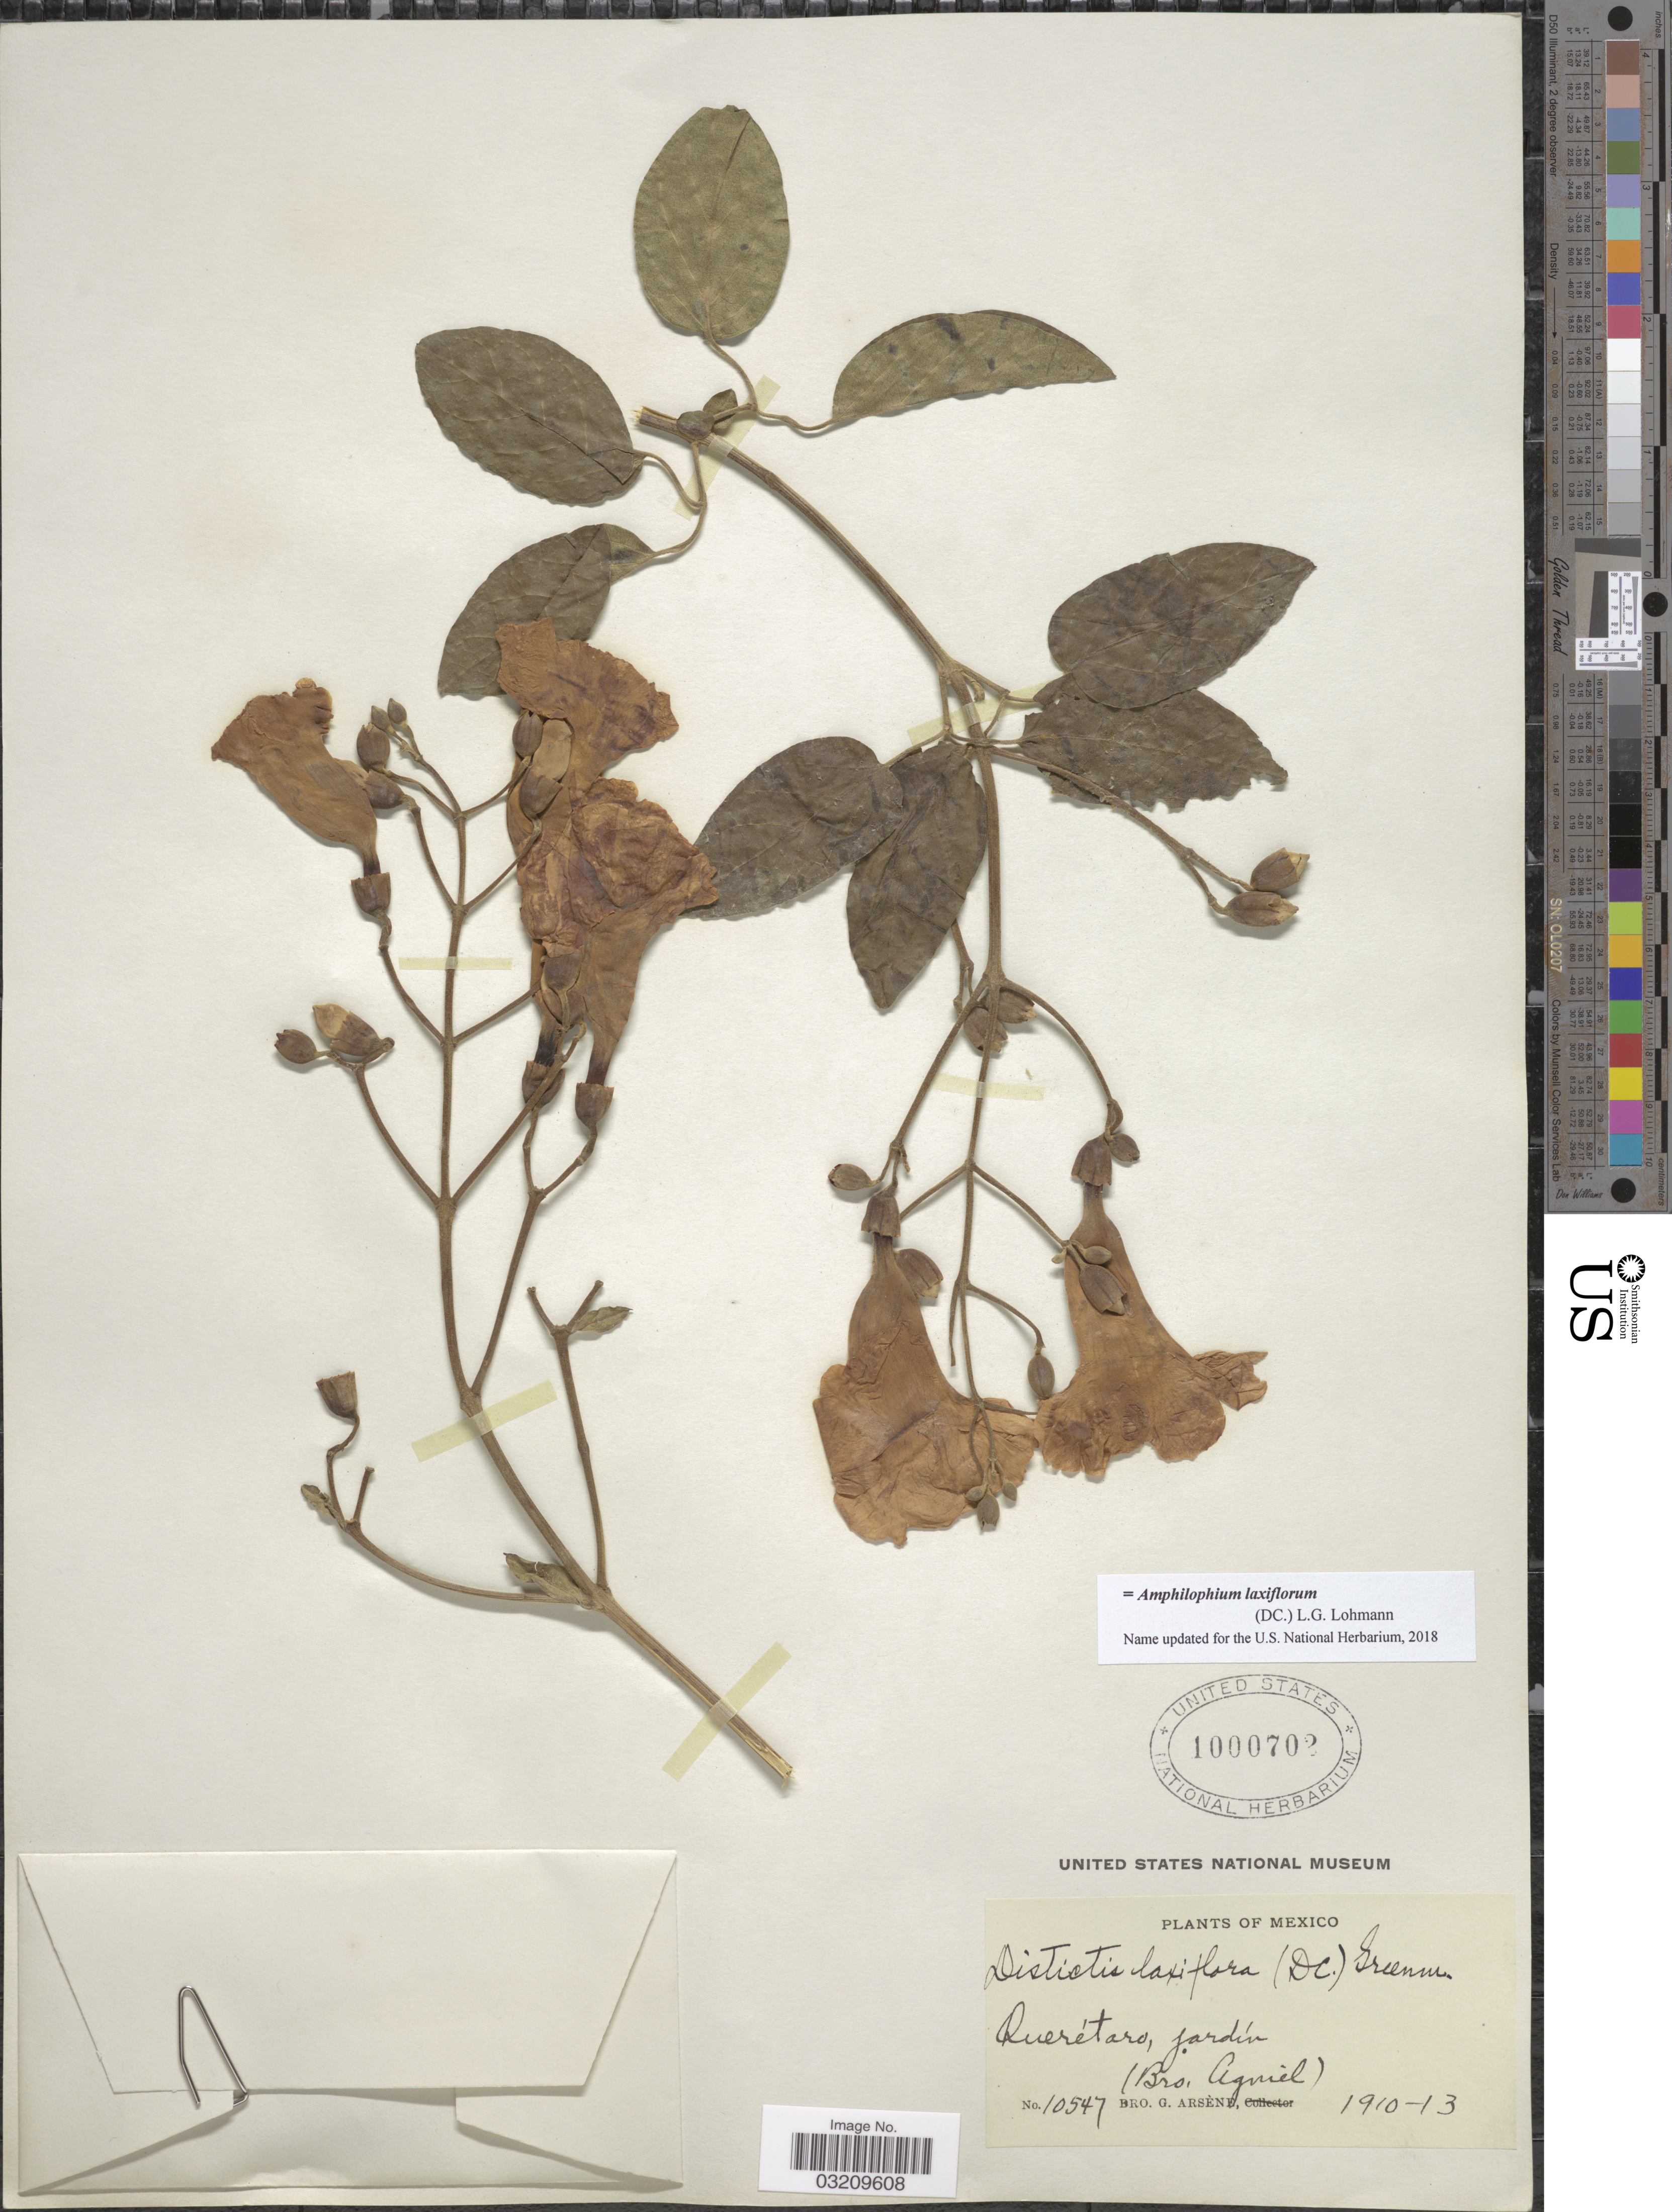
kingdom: Plantae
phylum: Tracheophyta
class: Magnoliopsida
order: Lamiales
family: Bignoniaceae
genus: Amphilophium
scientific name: Amphilophium laxiflorum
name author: (DC.) L.G. Lohmann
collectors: Bro. G. Arsène & Bro. Agniel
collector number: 10547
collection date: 1910/1913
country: Mexico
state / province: Querétaro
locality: Jardín.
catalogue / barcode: US 1000702